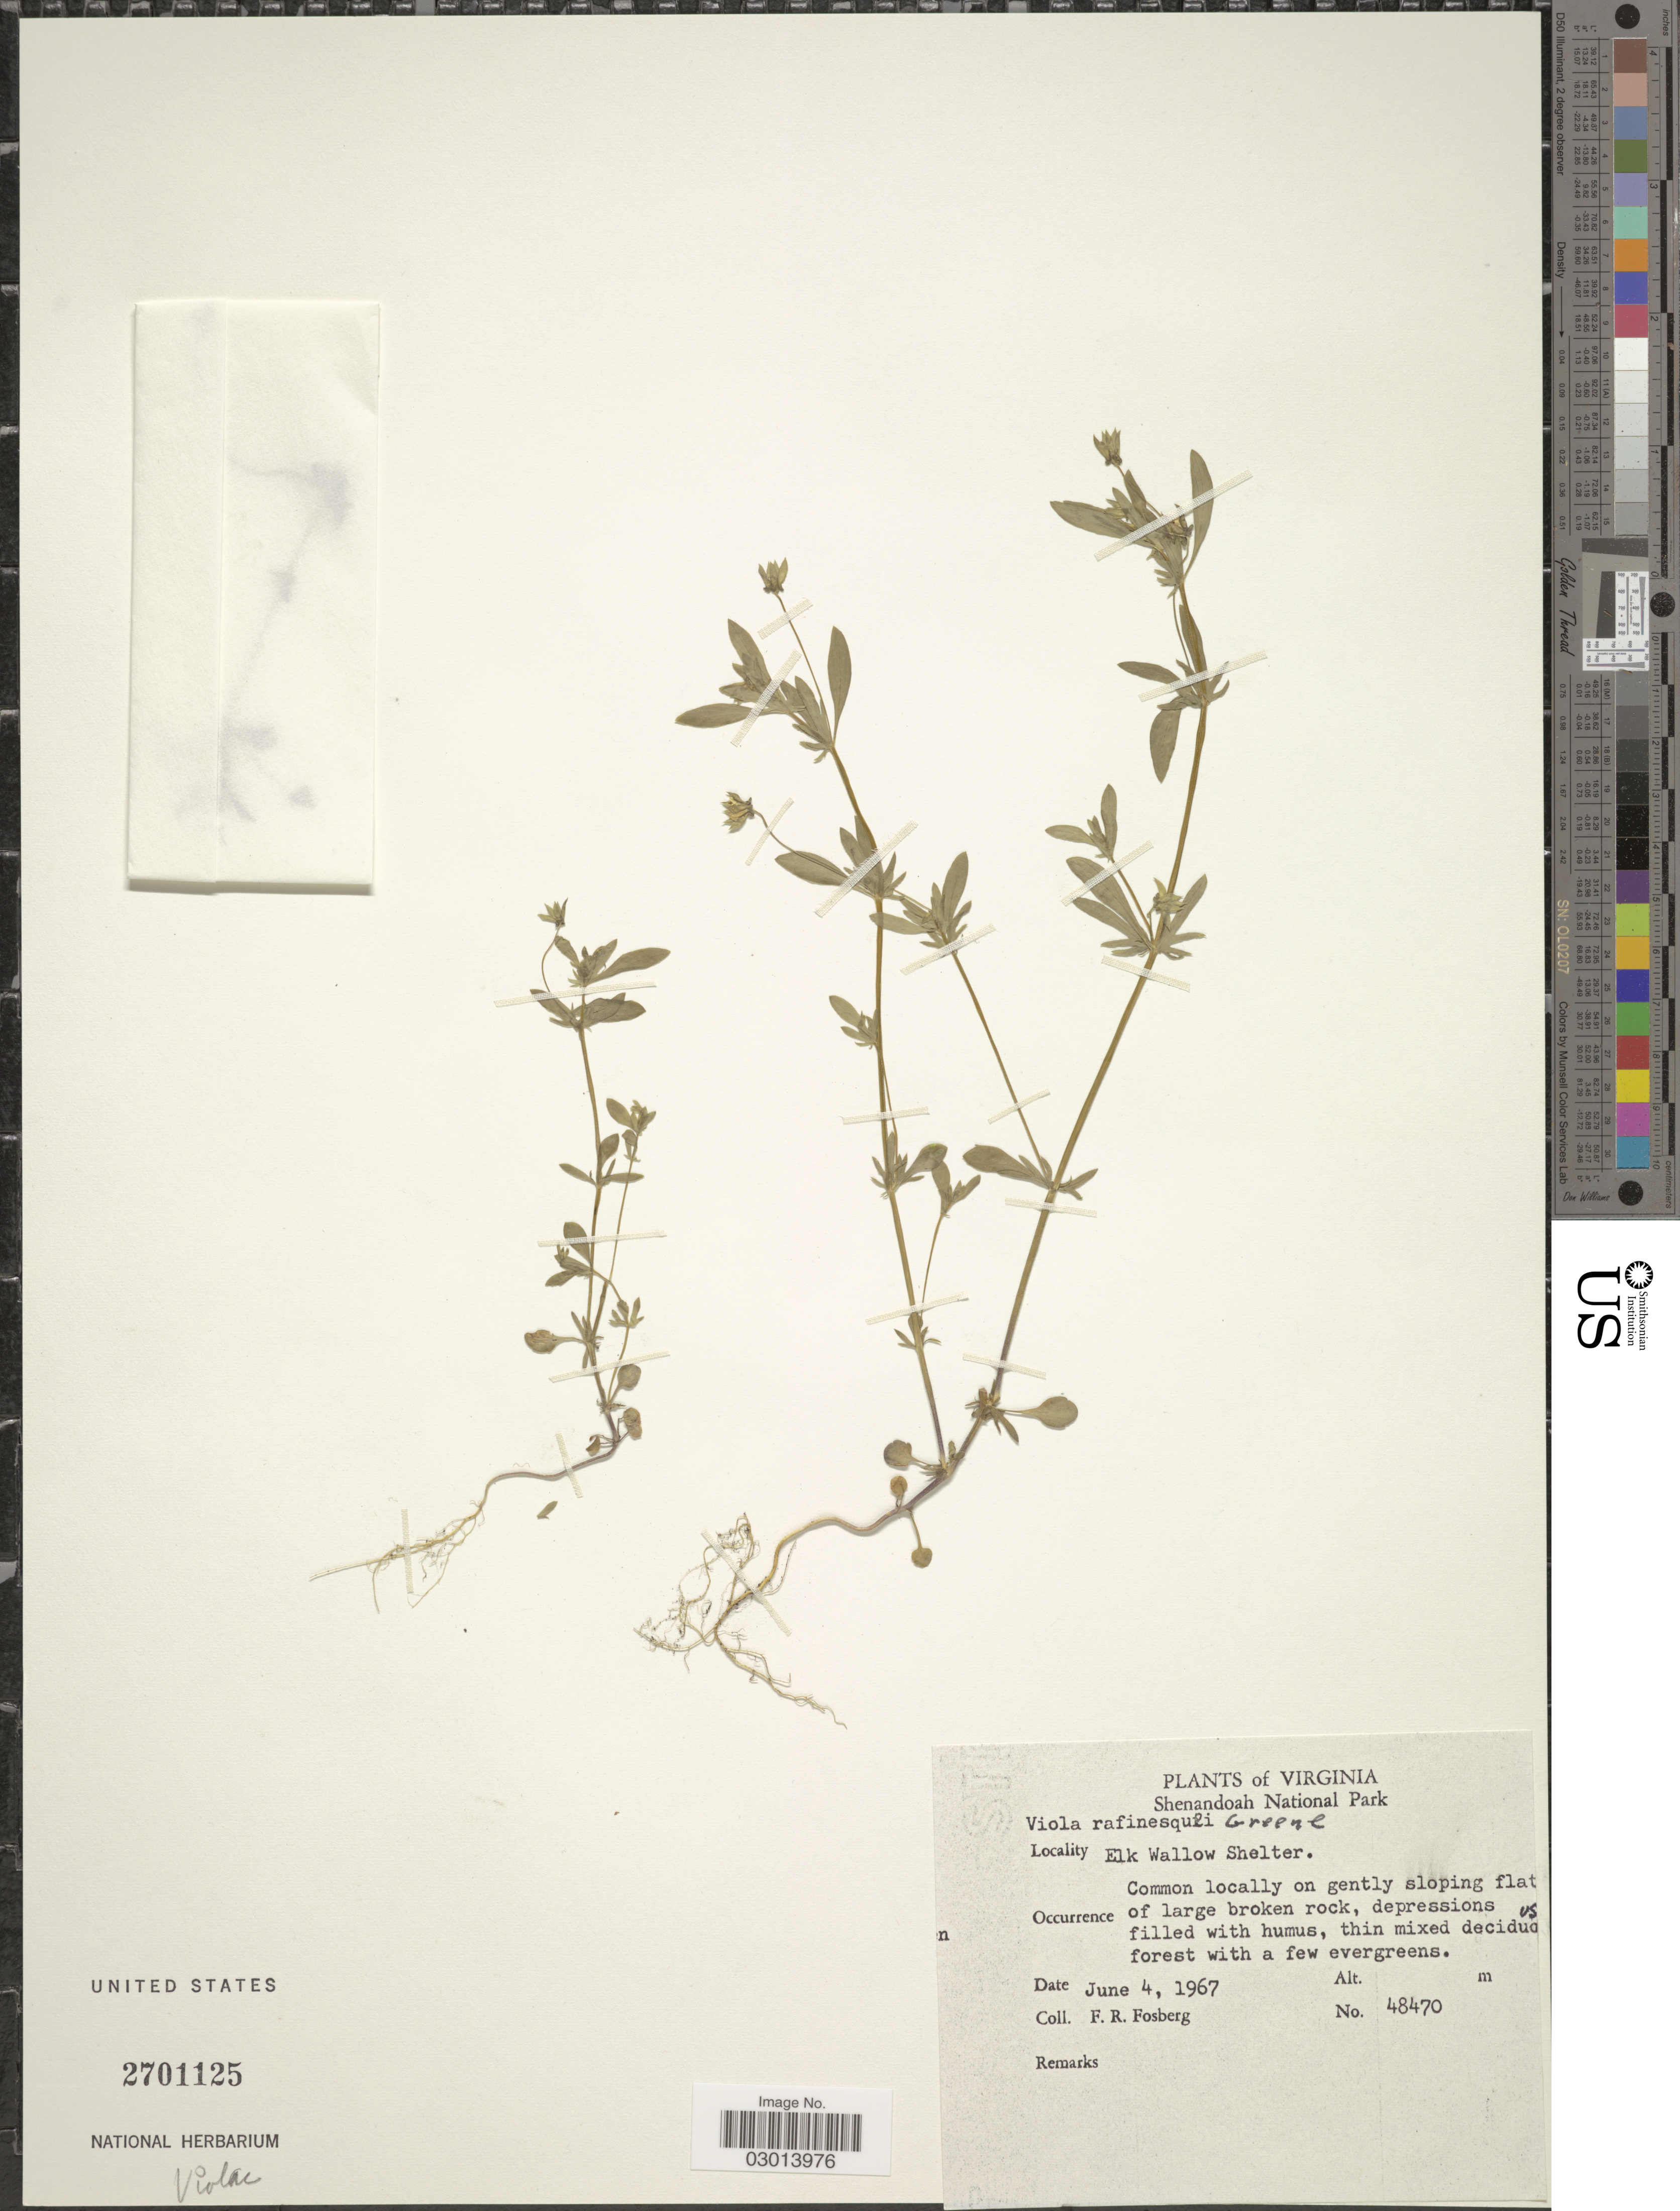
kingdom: Plantae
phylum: Tracheophyta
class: Magnoliopsida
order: Malpighiales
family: Violaceae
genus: Viola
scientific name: Viola rafinesquei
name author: Greene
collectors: F. R. Fosberg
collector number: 48470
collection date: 1967-06-04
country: United States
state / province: Virginia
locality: Shenandoah National Park. Elk Wallow Shelter.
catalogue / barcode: US 2701125